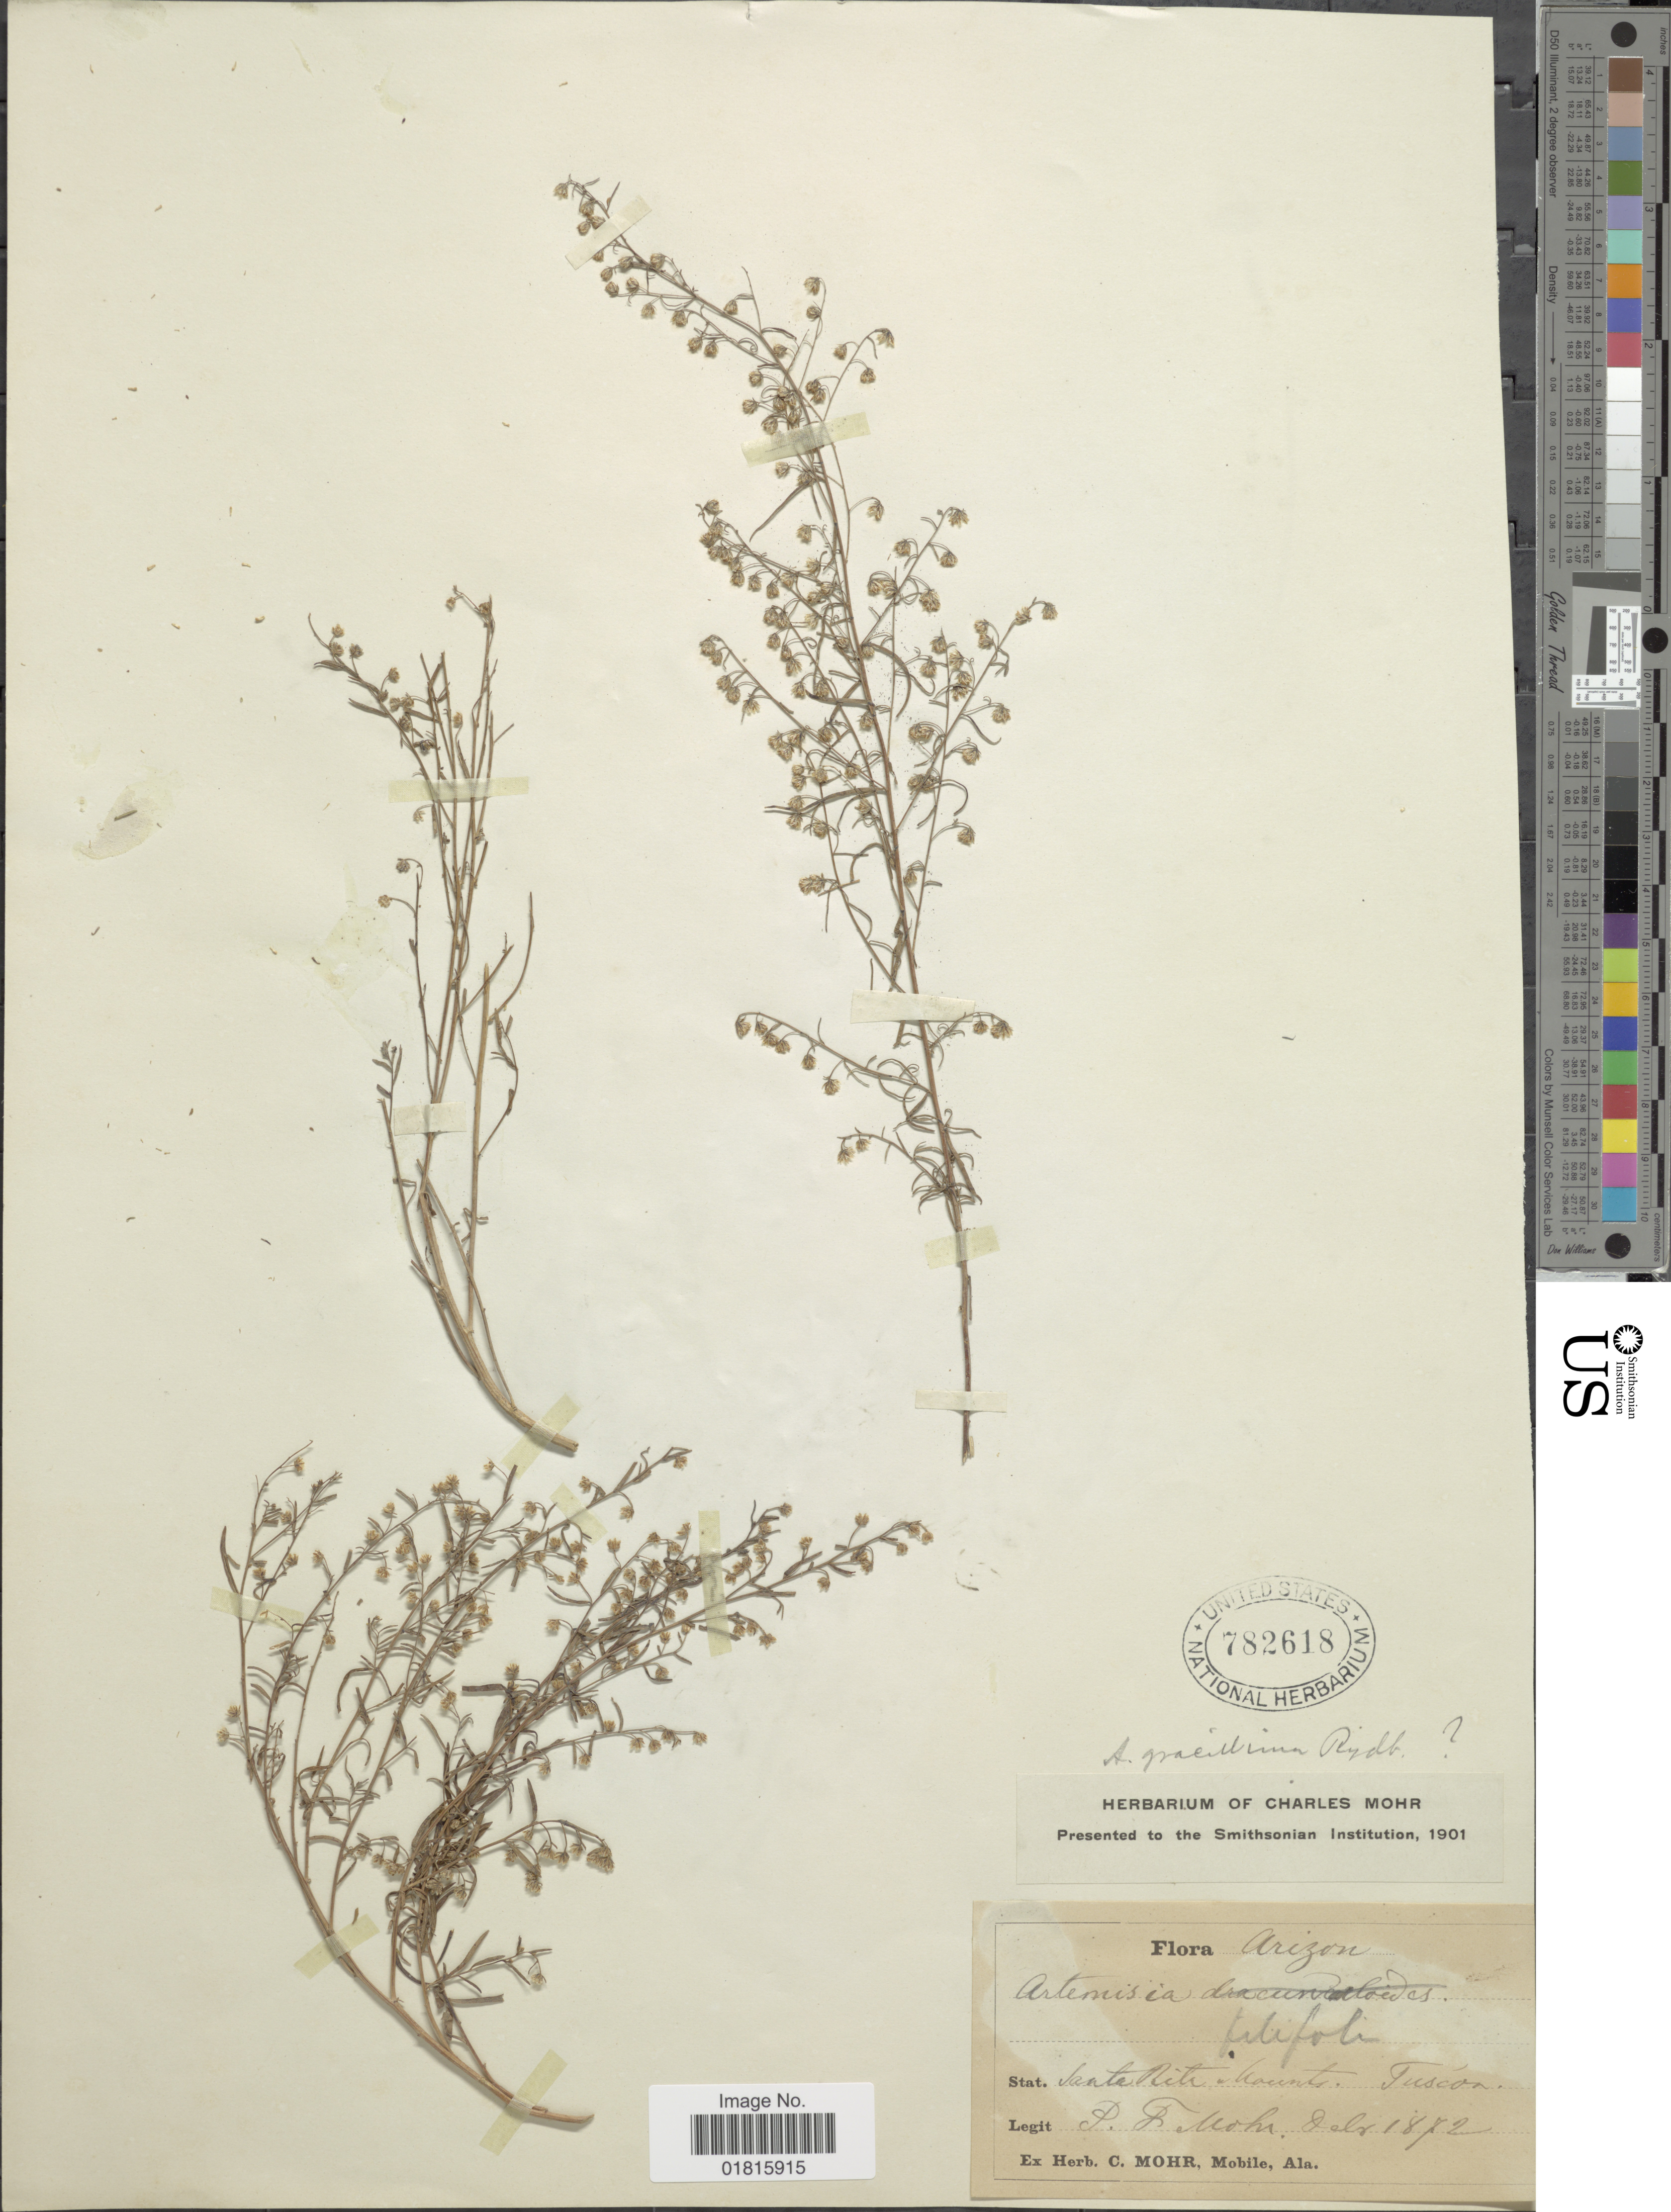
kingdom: Plantae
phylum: Tracheophyta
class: Magnoliopsida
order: Asterales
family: Asteraceae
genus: Artemisia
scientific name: Artemisia gracillima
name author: Rydb.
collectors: P. F. Mohr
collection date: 1872-12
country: United States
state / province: Arizona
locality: Santa Rita Mountains Tucson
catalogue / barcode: US 782618